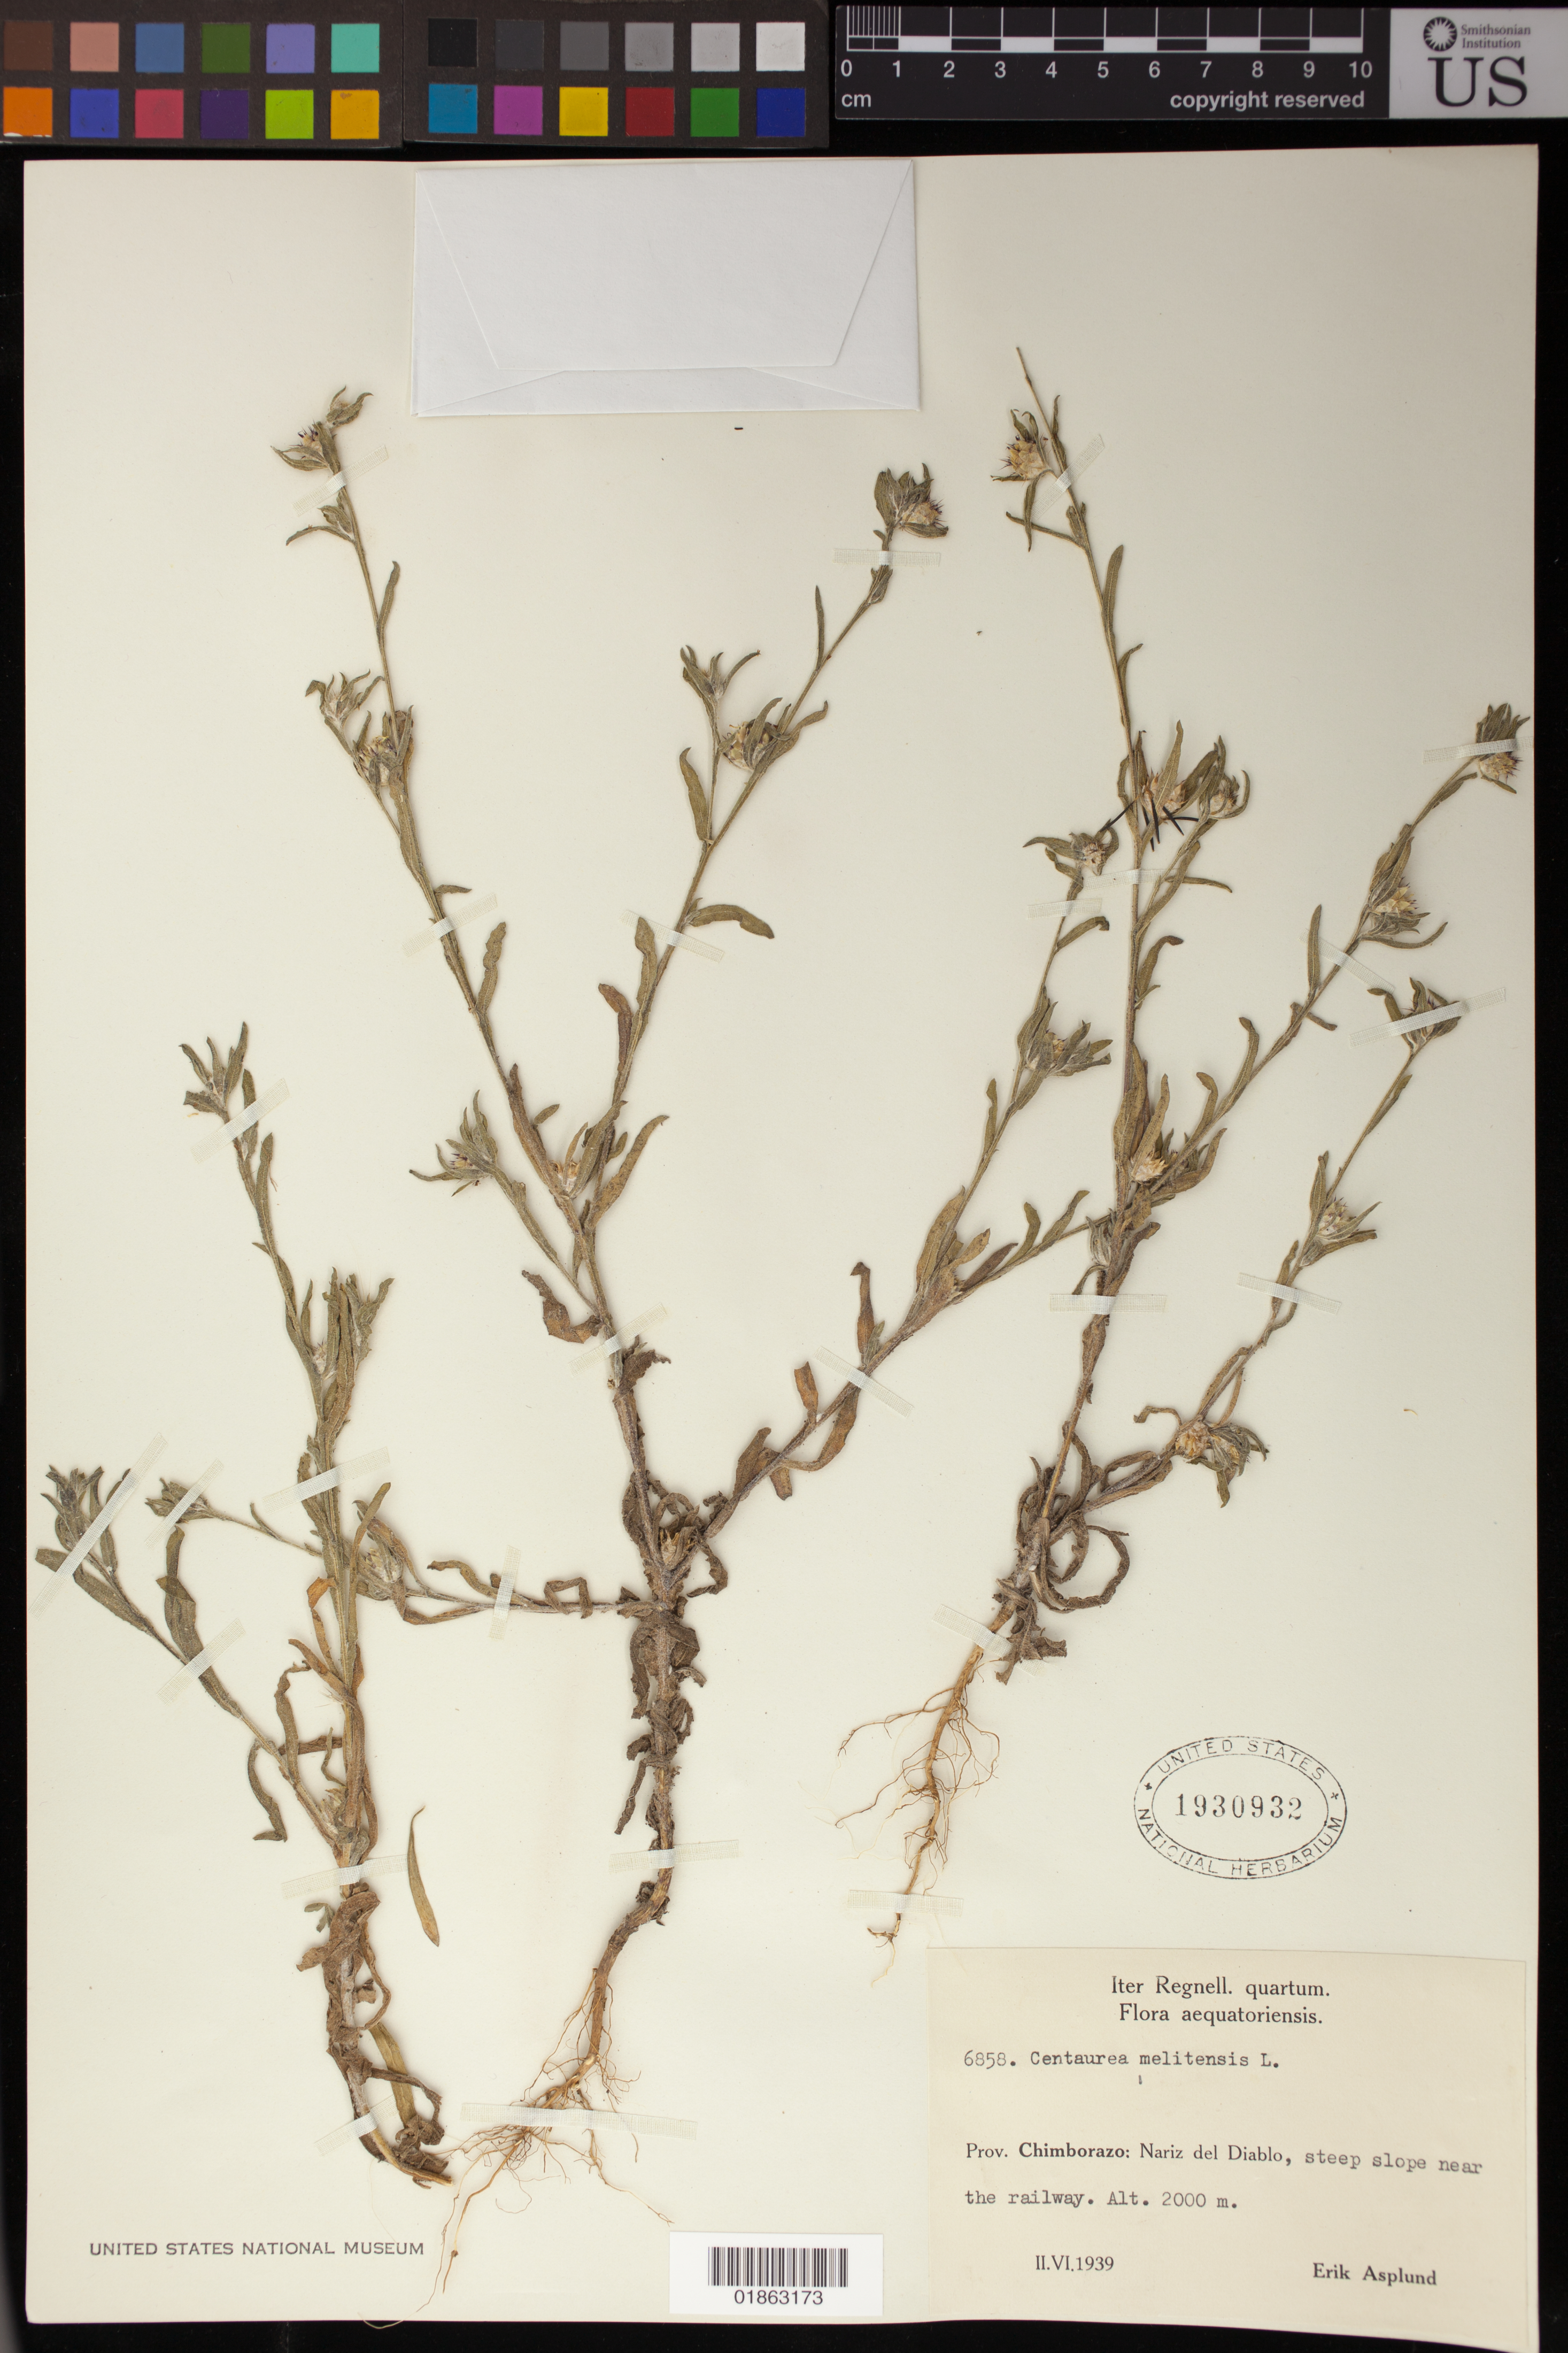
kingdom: Plantae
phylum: Tracheophyta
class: Magnoliopsida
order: Asterales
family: Asteraceae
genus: Centaurea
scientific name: Centaurea melitensis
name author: L.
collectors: E. Asplund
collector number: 6858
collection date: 1939-06-02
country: Ecuador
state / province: Chimborazo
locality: Nariz del Diablo.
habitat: Steep slope near the railway.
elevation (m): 2000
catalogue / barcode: US 1930932